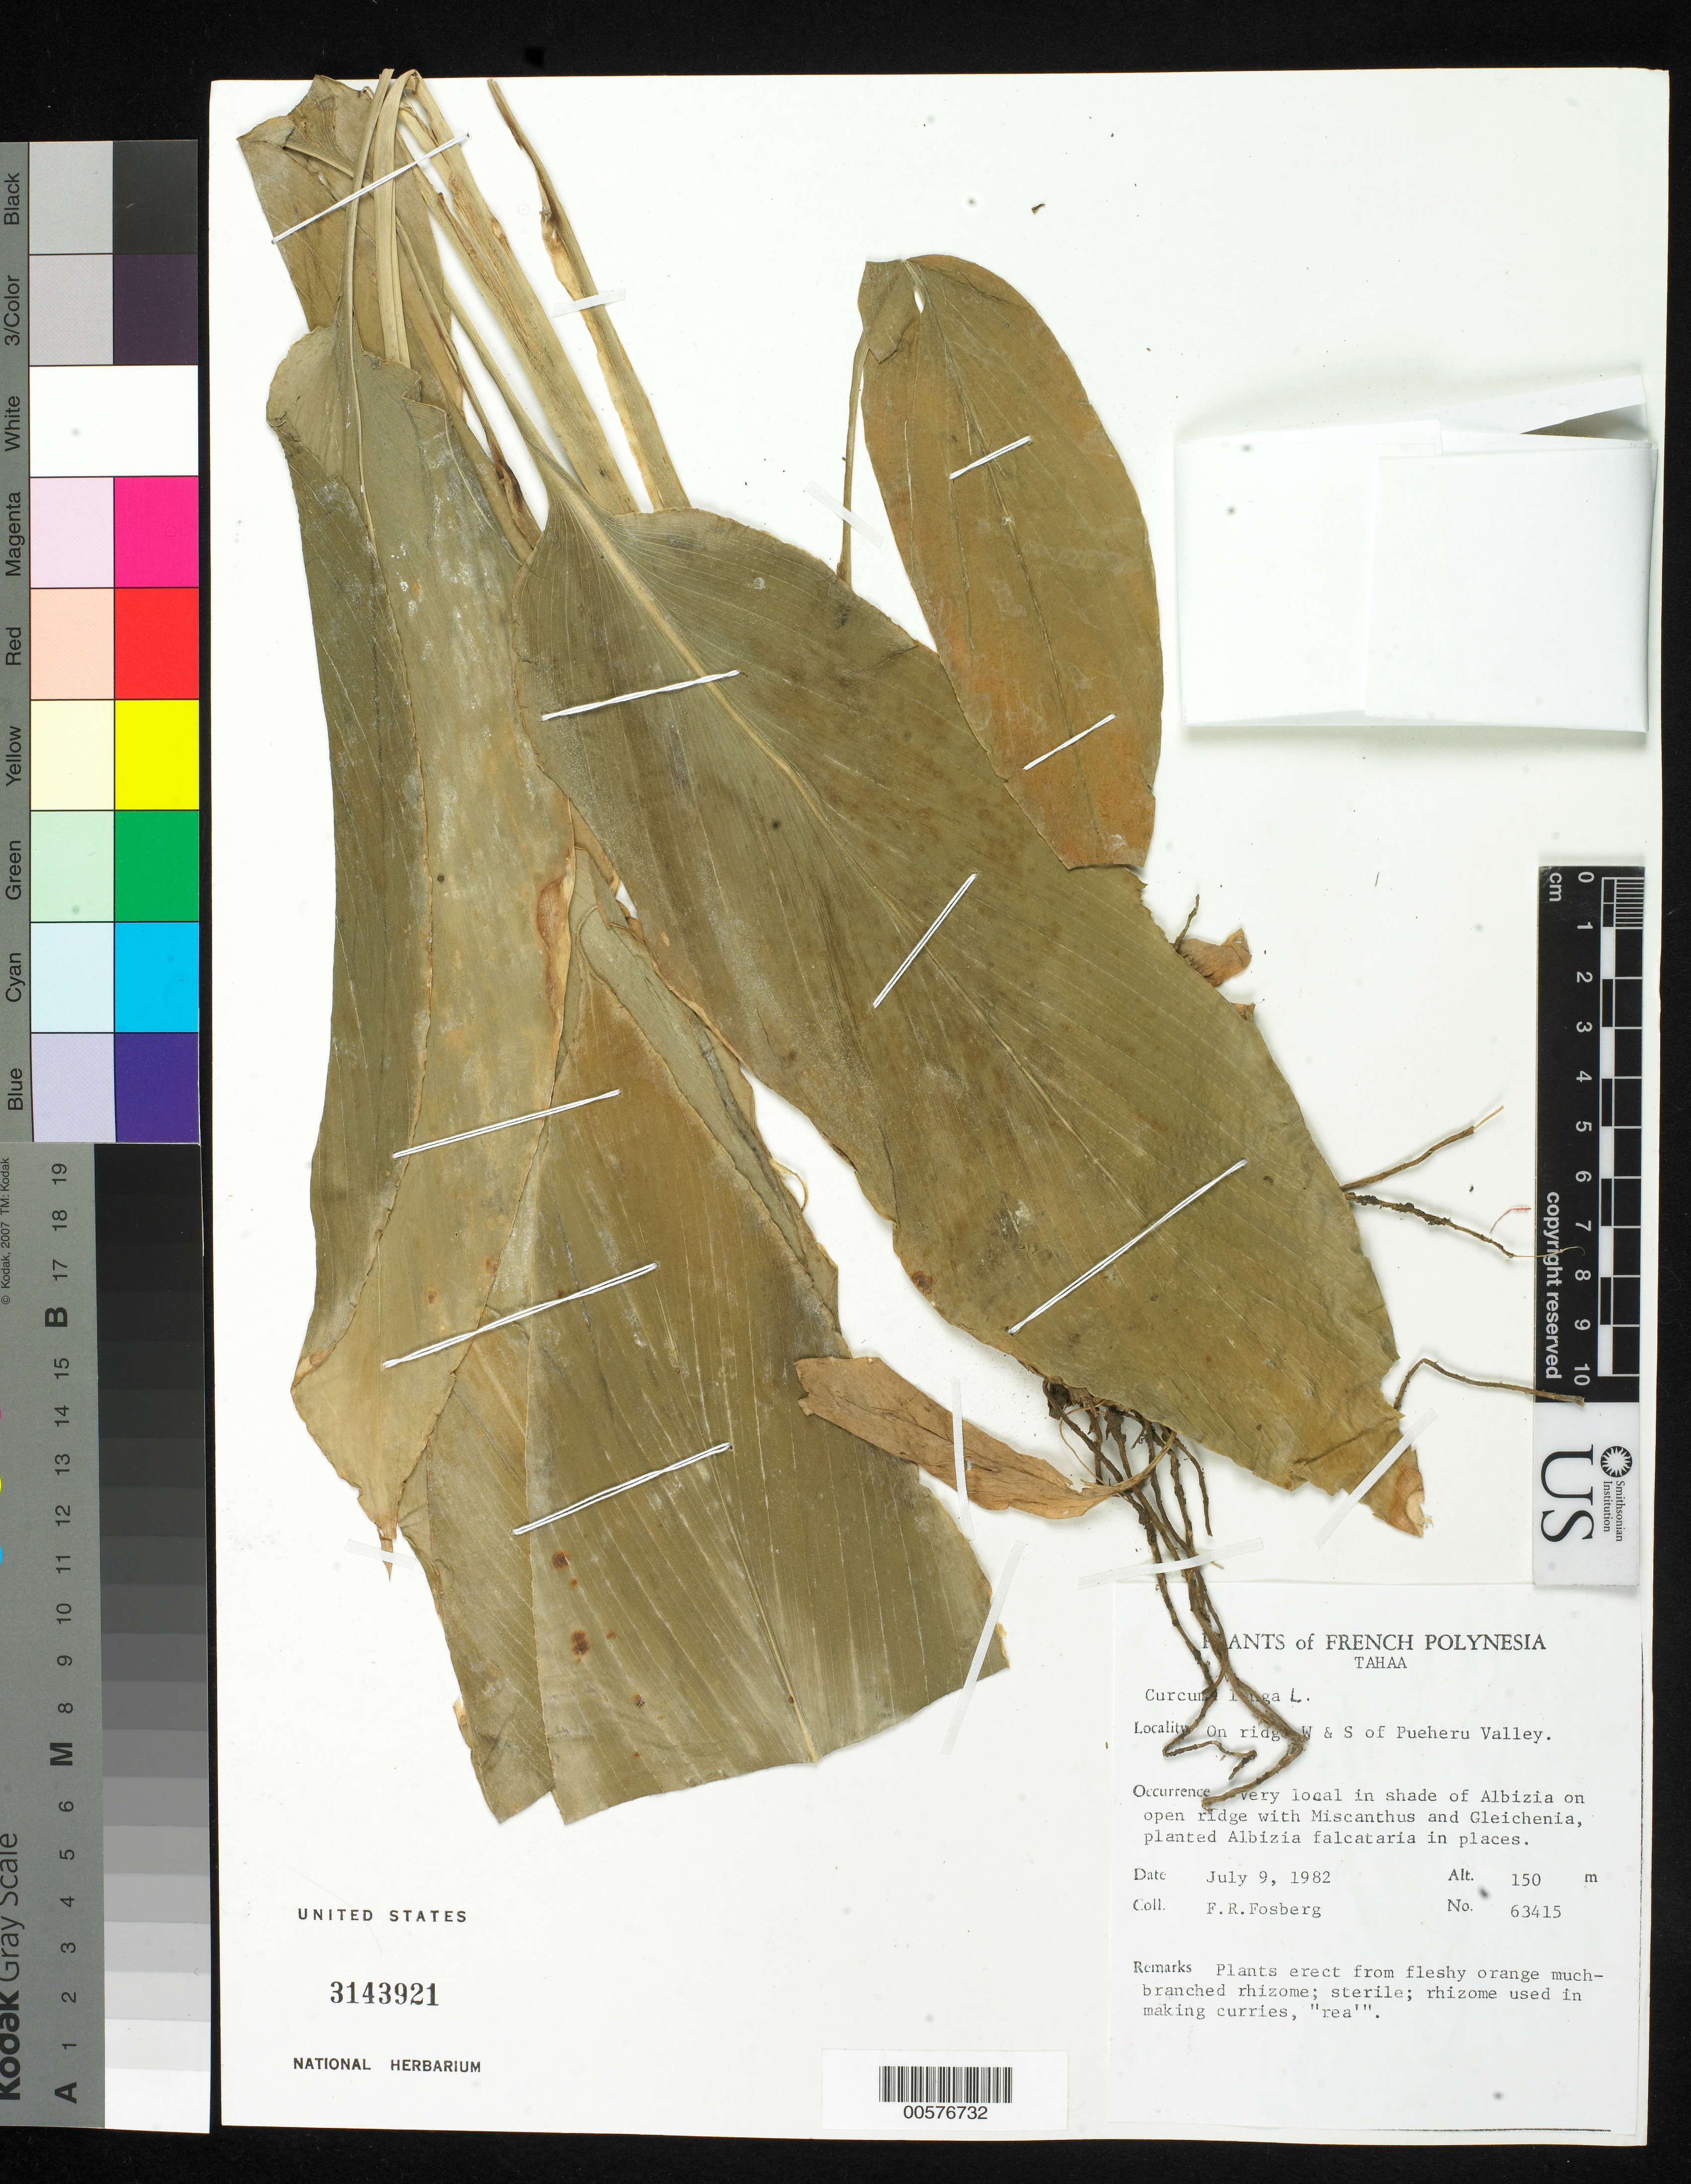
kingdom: Plantae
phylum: Tracheophyta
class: Liliopsida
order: Zingiberales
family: Zingiberaceae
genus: Curcuma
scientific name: Curcuma longa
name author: L.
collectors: F. R. Fosberg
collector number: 63415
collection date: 1982-07-09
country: French Polynesia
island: Tahaa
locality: On ridge W and S of Pueheru Valley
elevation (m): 150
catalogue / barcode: US 3143921